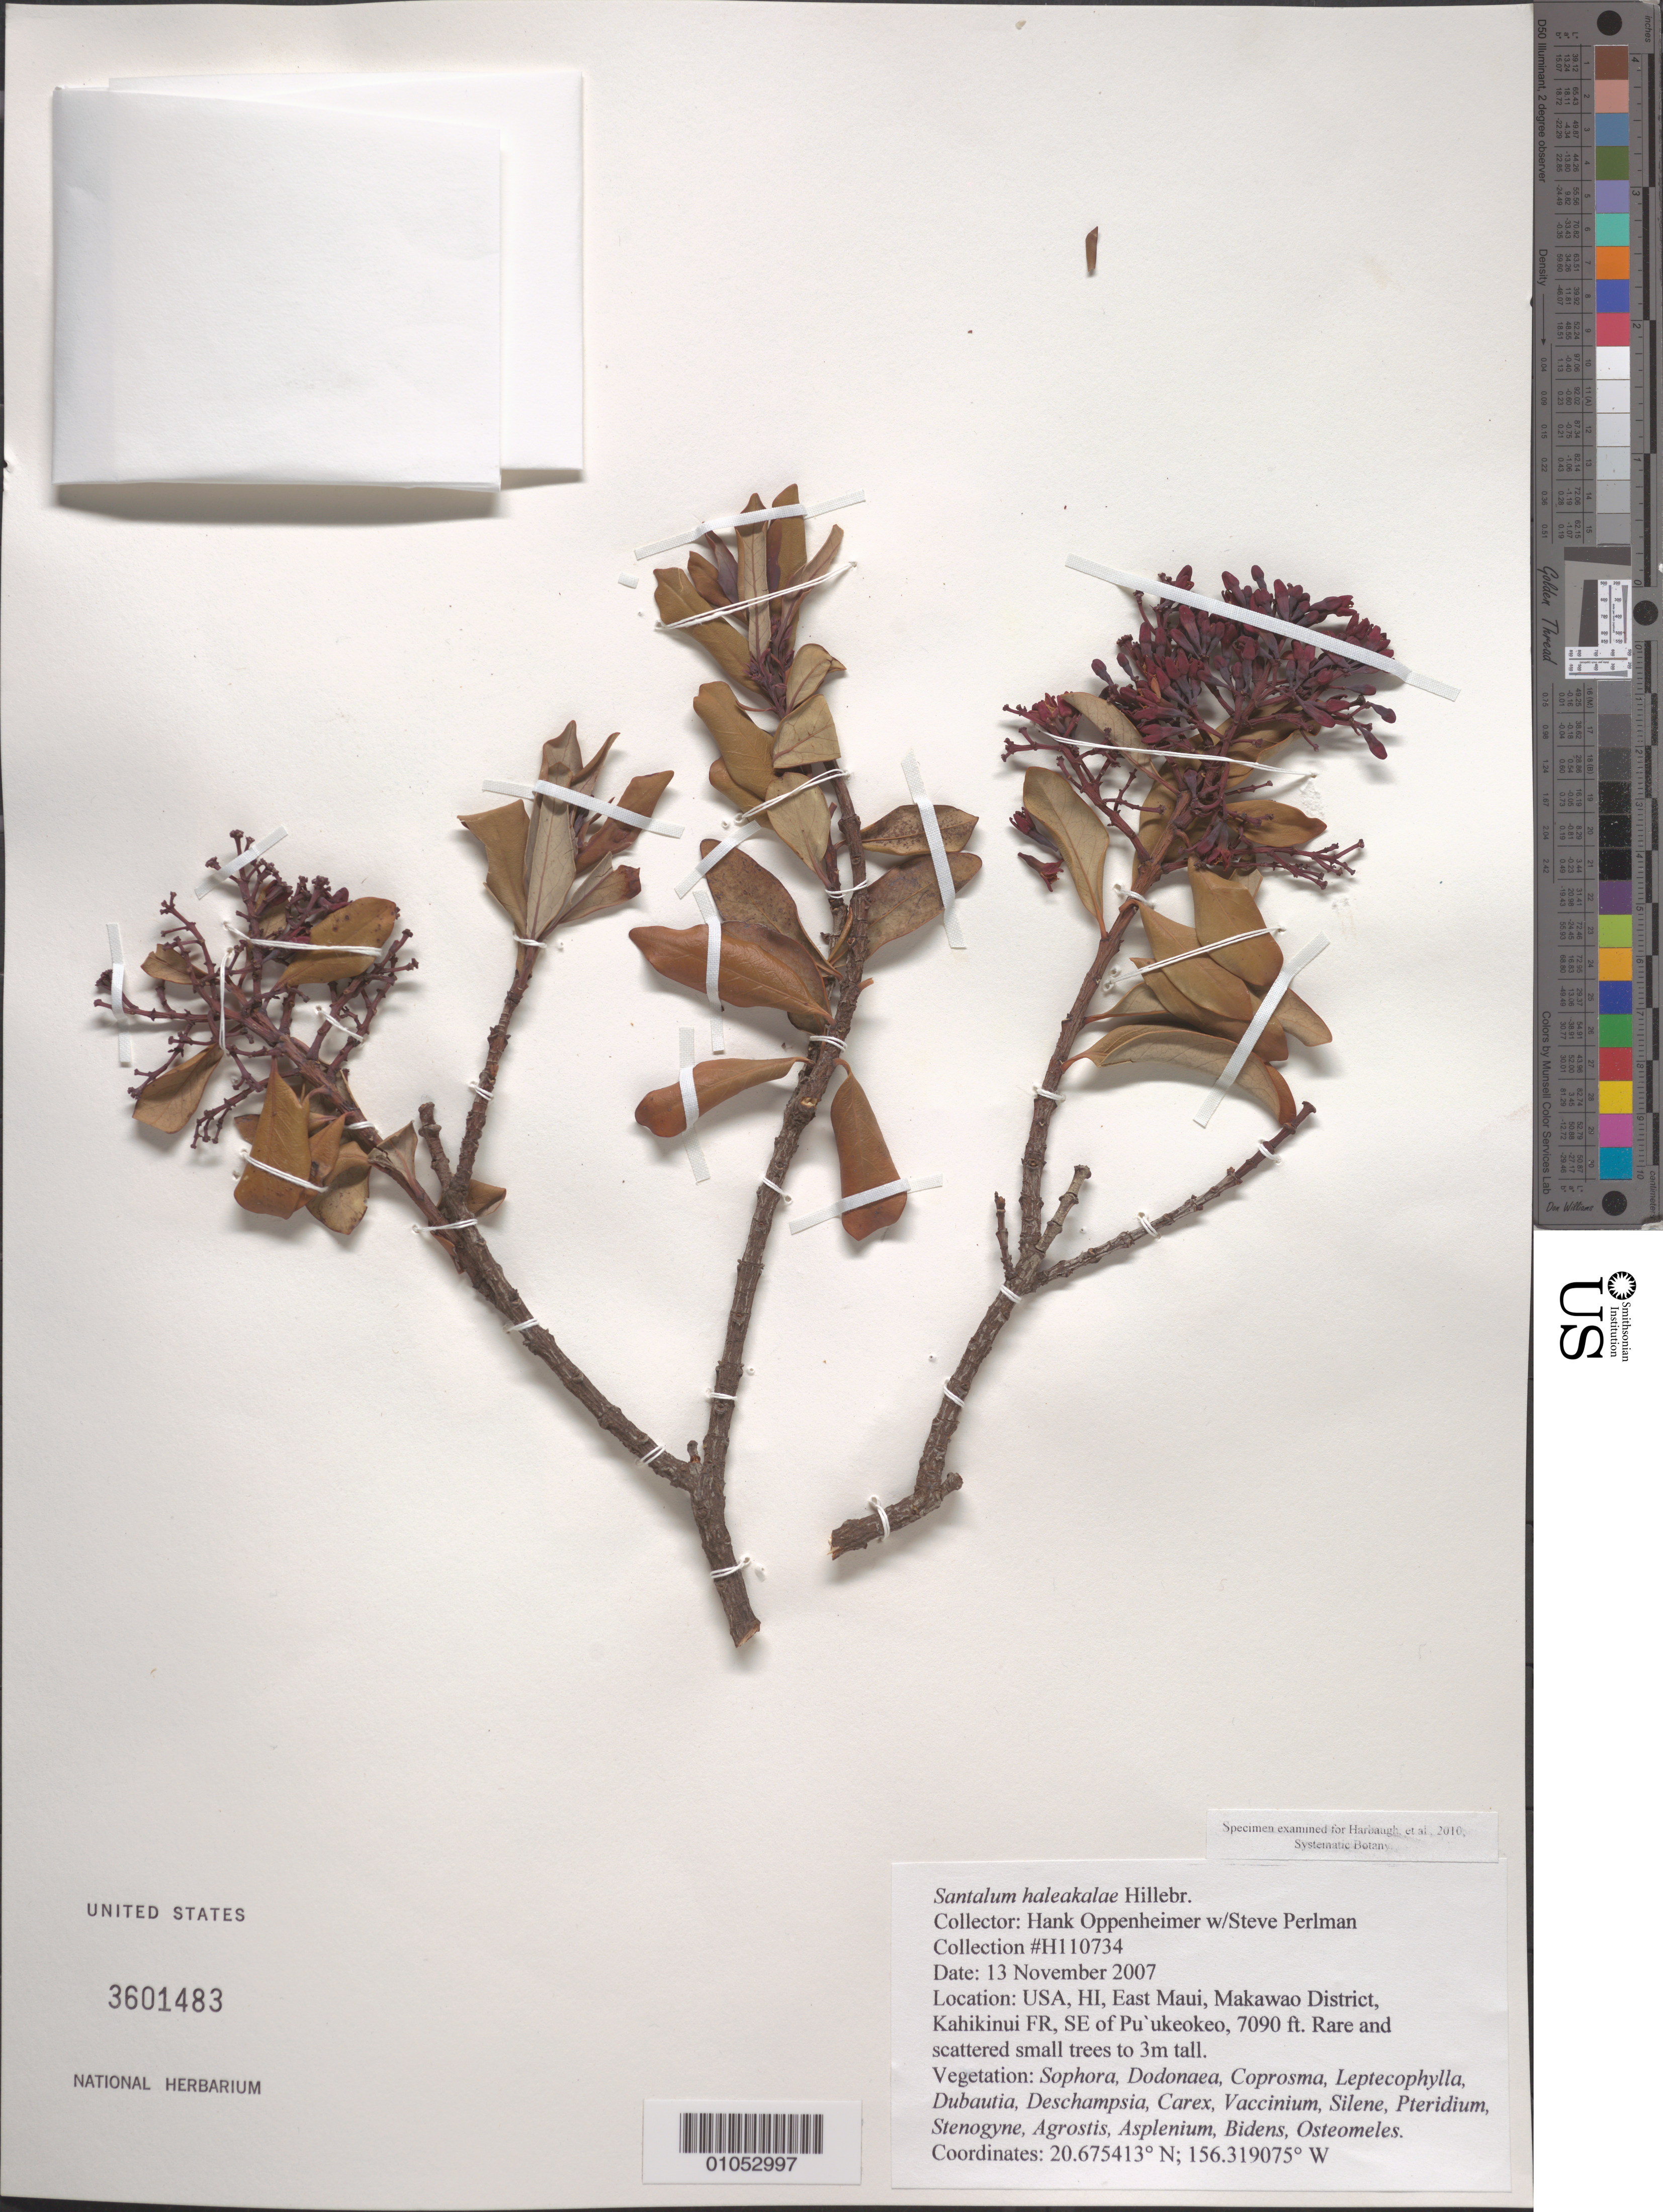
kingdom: Plantae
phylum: Tracheophyta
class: Magnoliopsida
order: Santalales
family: Santalaceae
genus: Santalum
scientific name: Santalum haleakalae var. haleakalae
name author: Hillebr.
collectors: H. L. Oppenheimer & S. P. Perlman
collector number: H110734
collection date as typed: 13 Nov 2007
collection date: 2007-11-13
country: United States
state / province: Hawaii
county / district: Maui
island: Maui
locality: East Maui, Makawao District, Kahikinui FR, SE of Puu Keokeo.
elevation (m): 2161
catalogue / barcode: US 3601483